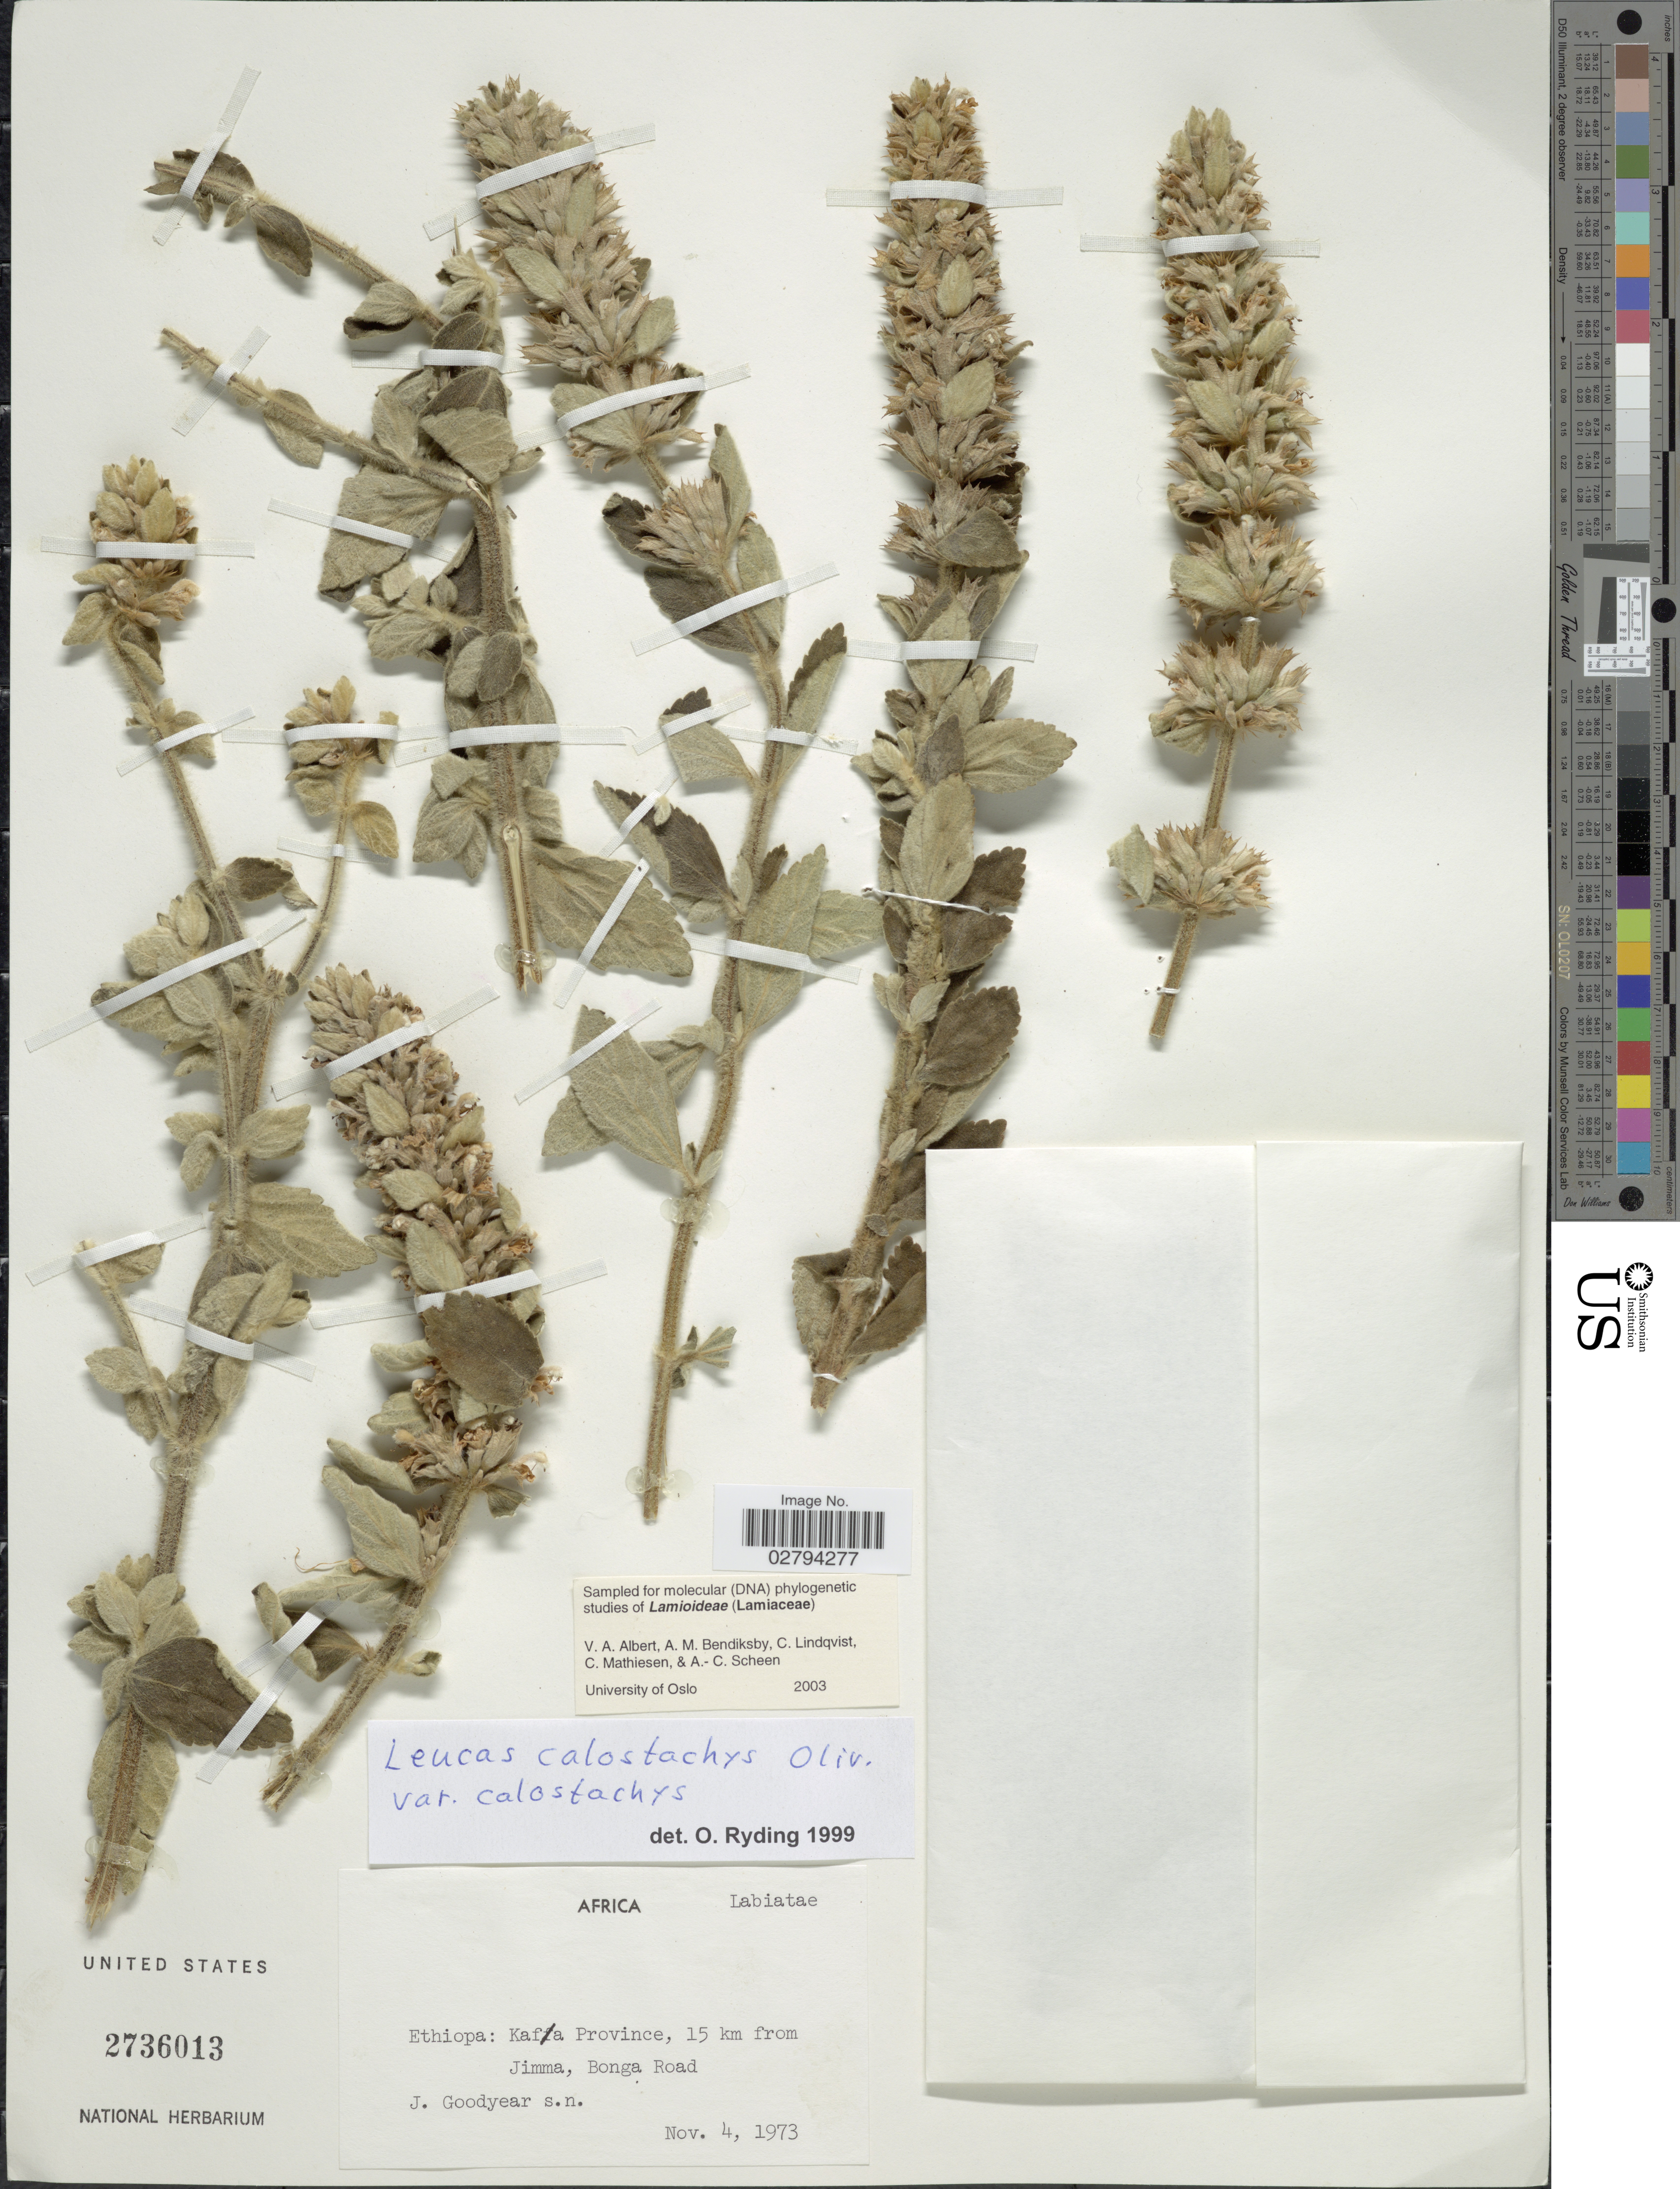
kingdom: Plantae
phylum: Tracheophyta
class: Magnoliopsida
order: Lamiales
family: Lamiaceae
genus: Leucas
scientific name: Leucas calostachys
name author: Oliv.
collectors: J. Goodyear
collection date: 1973-11-04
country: Ethiopia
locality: Kafa Province, 15 km from Jimma, Bonga Road.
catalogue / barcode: US 2736013